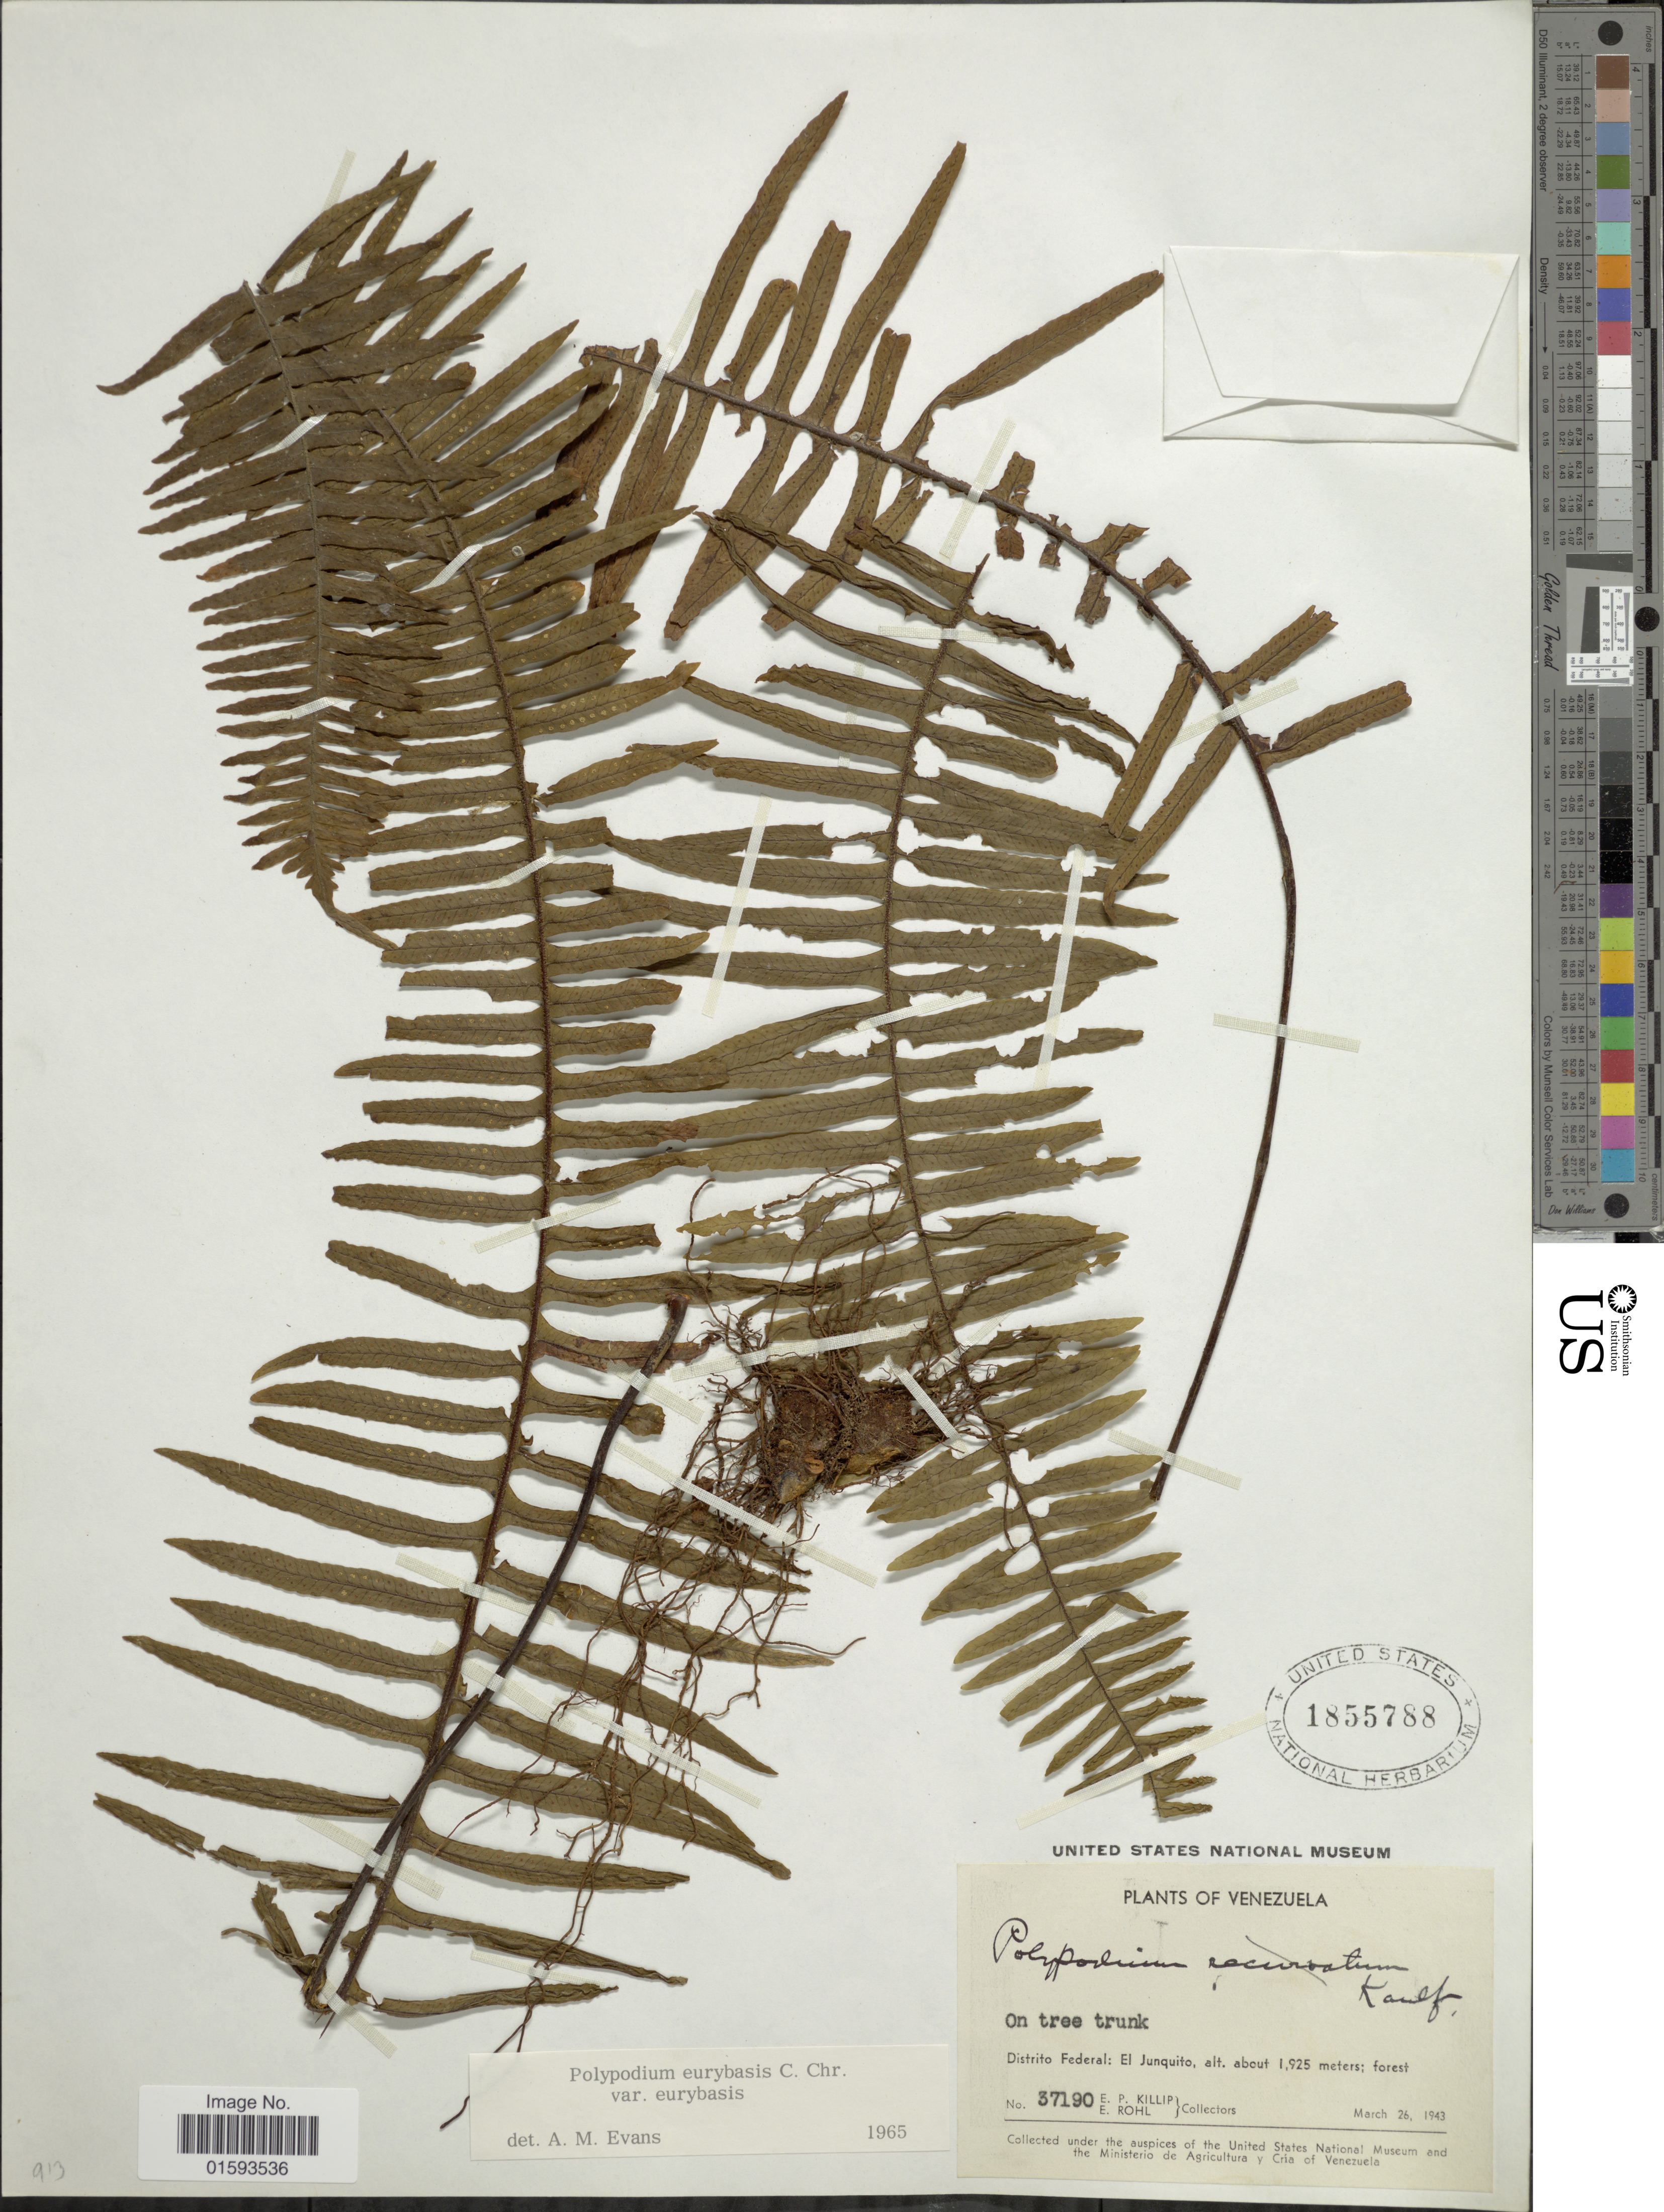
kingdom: Plantae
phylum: Tracheophyta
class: Polypodiopsida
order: Polypodiales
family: Polypodiaceae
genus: Pecluma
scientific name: Pecluma eurybasis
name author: (C. Chr.) M.G. Price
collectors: E. P. Killip & E. Röhl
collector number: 37190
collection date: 1943-03-26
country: Venezuela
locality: Distrito Federal: El Junquito; forest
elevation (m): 1925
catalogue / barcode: US 1855788